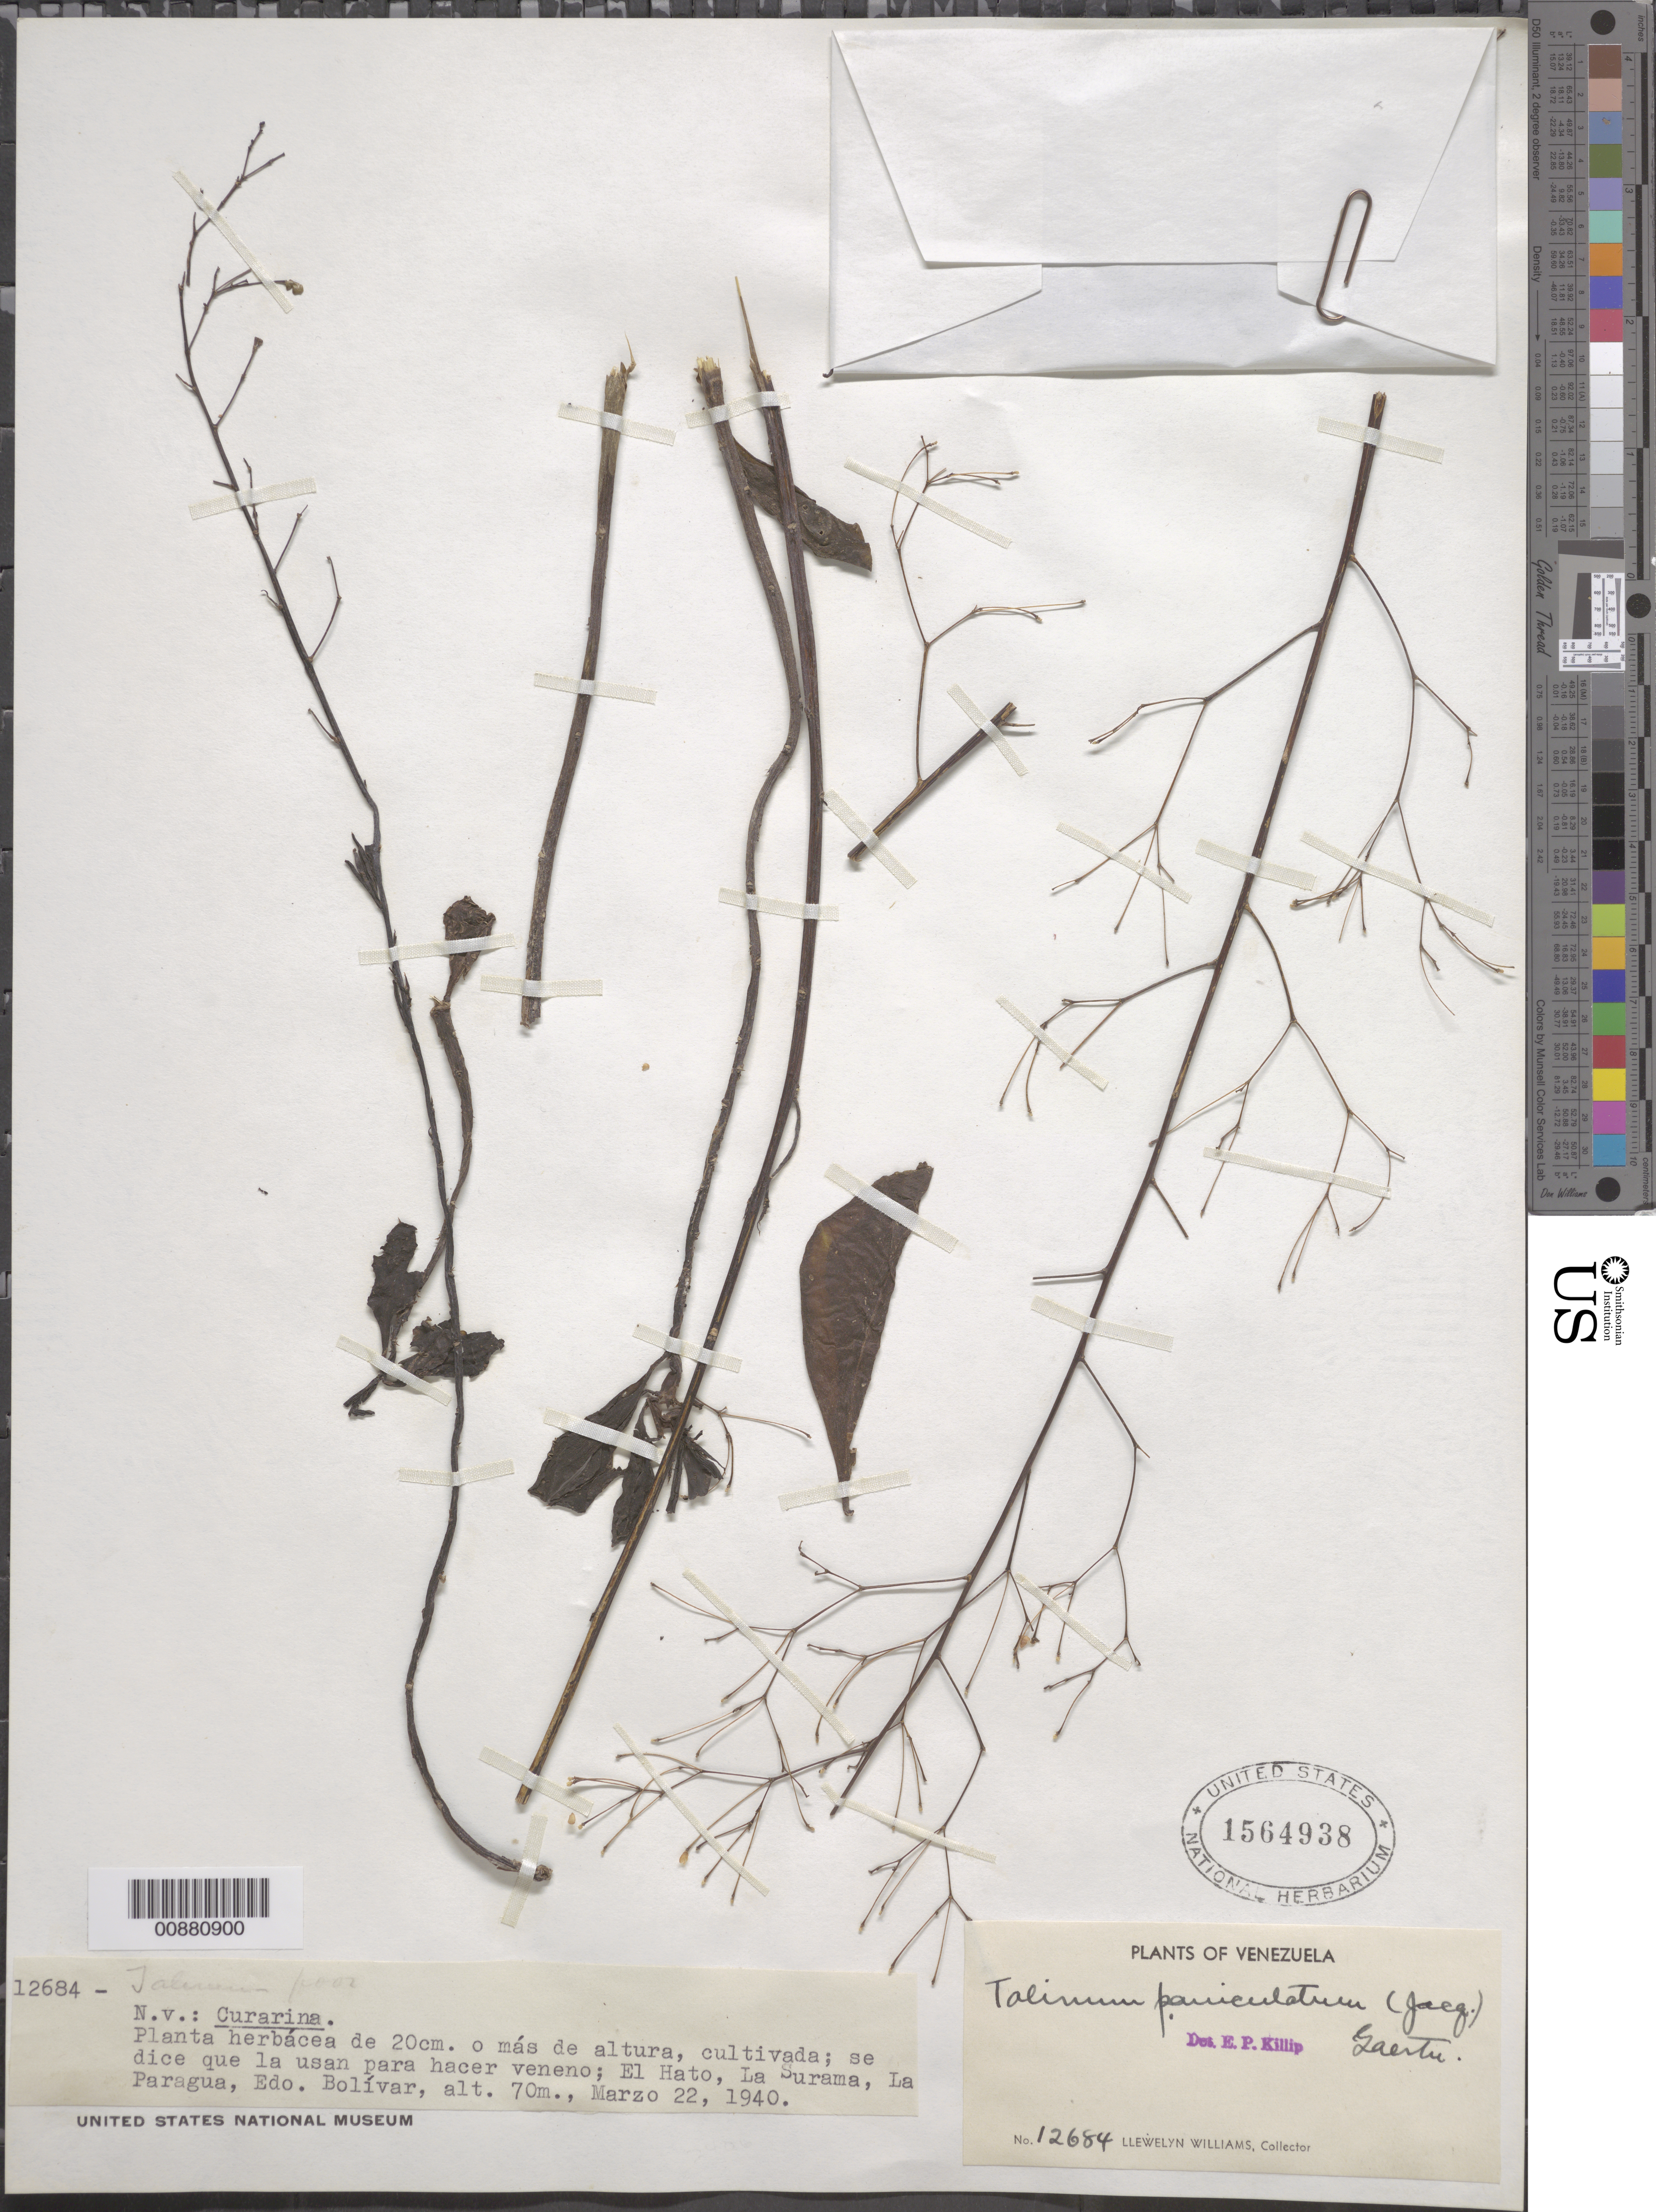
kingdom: Plantae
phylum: Tracheophyta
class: Magnoliopsida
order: Caryophyllales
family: Talinaceae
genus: Talinum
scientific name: Talinum paniculatum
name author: (Jacq.) Gaertn.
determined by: Killip, Ellsworth P.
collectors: Ll. Williams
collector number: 12684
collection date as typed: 22-Mar-40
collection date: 1940-03-22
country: Venezuela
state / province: Bolívar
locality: La Paragua, El Hato, La Surama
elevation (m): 70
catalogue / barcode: US 1564938